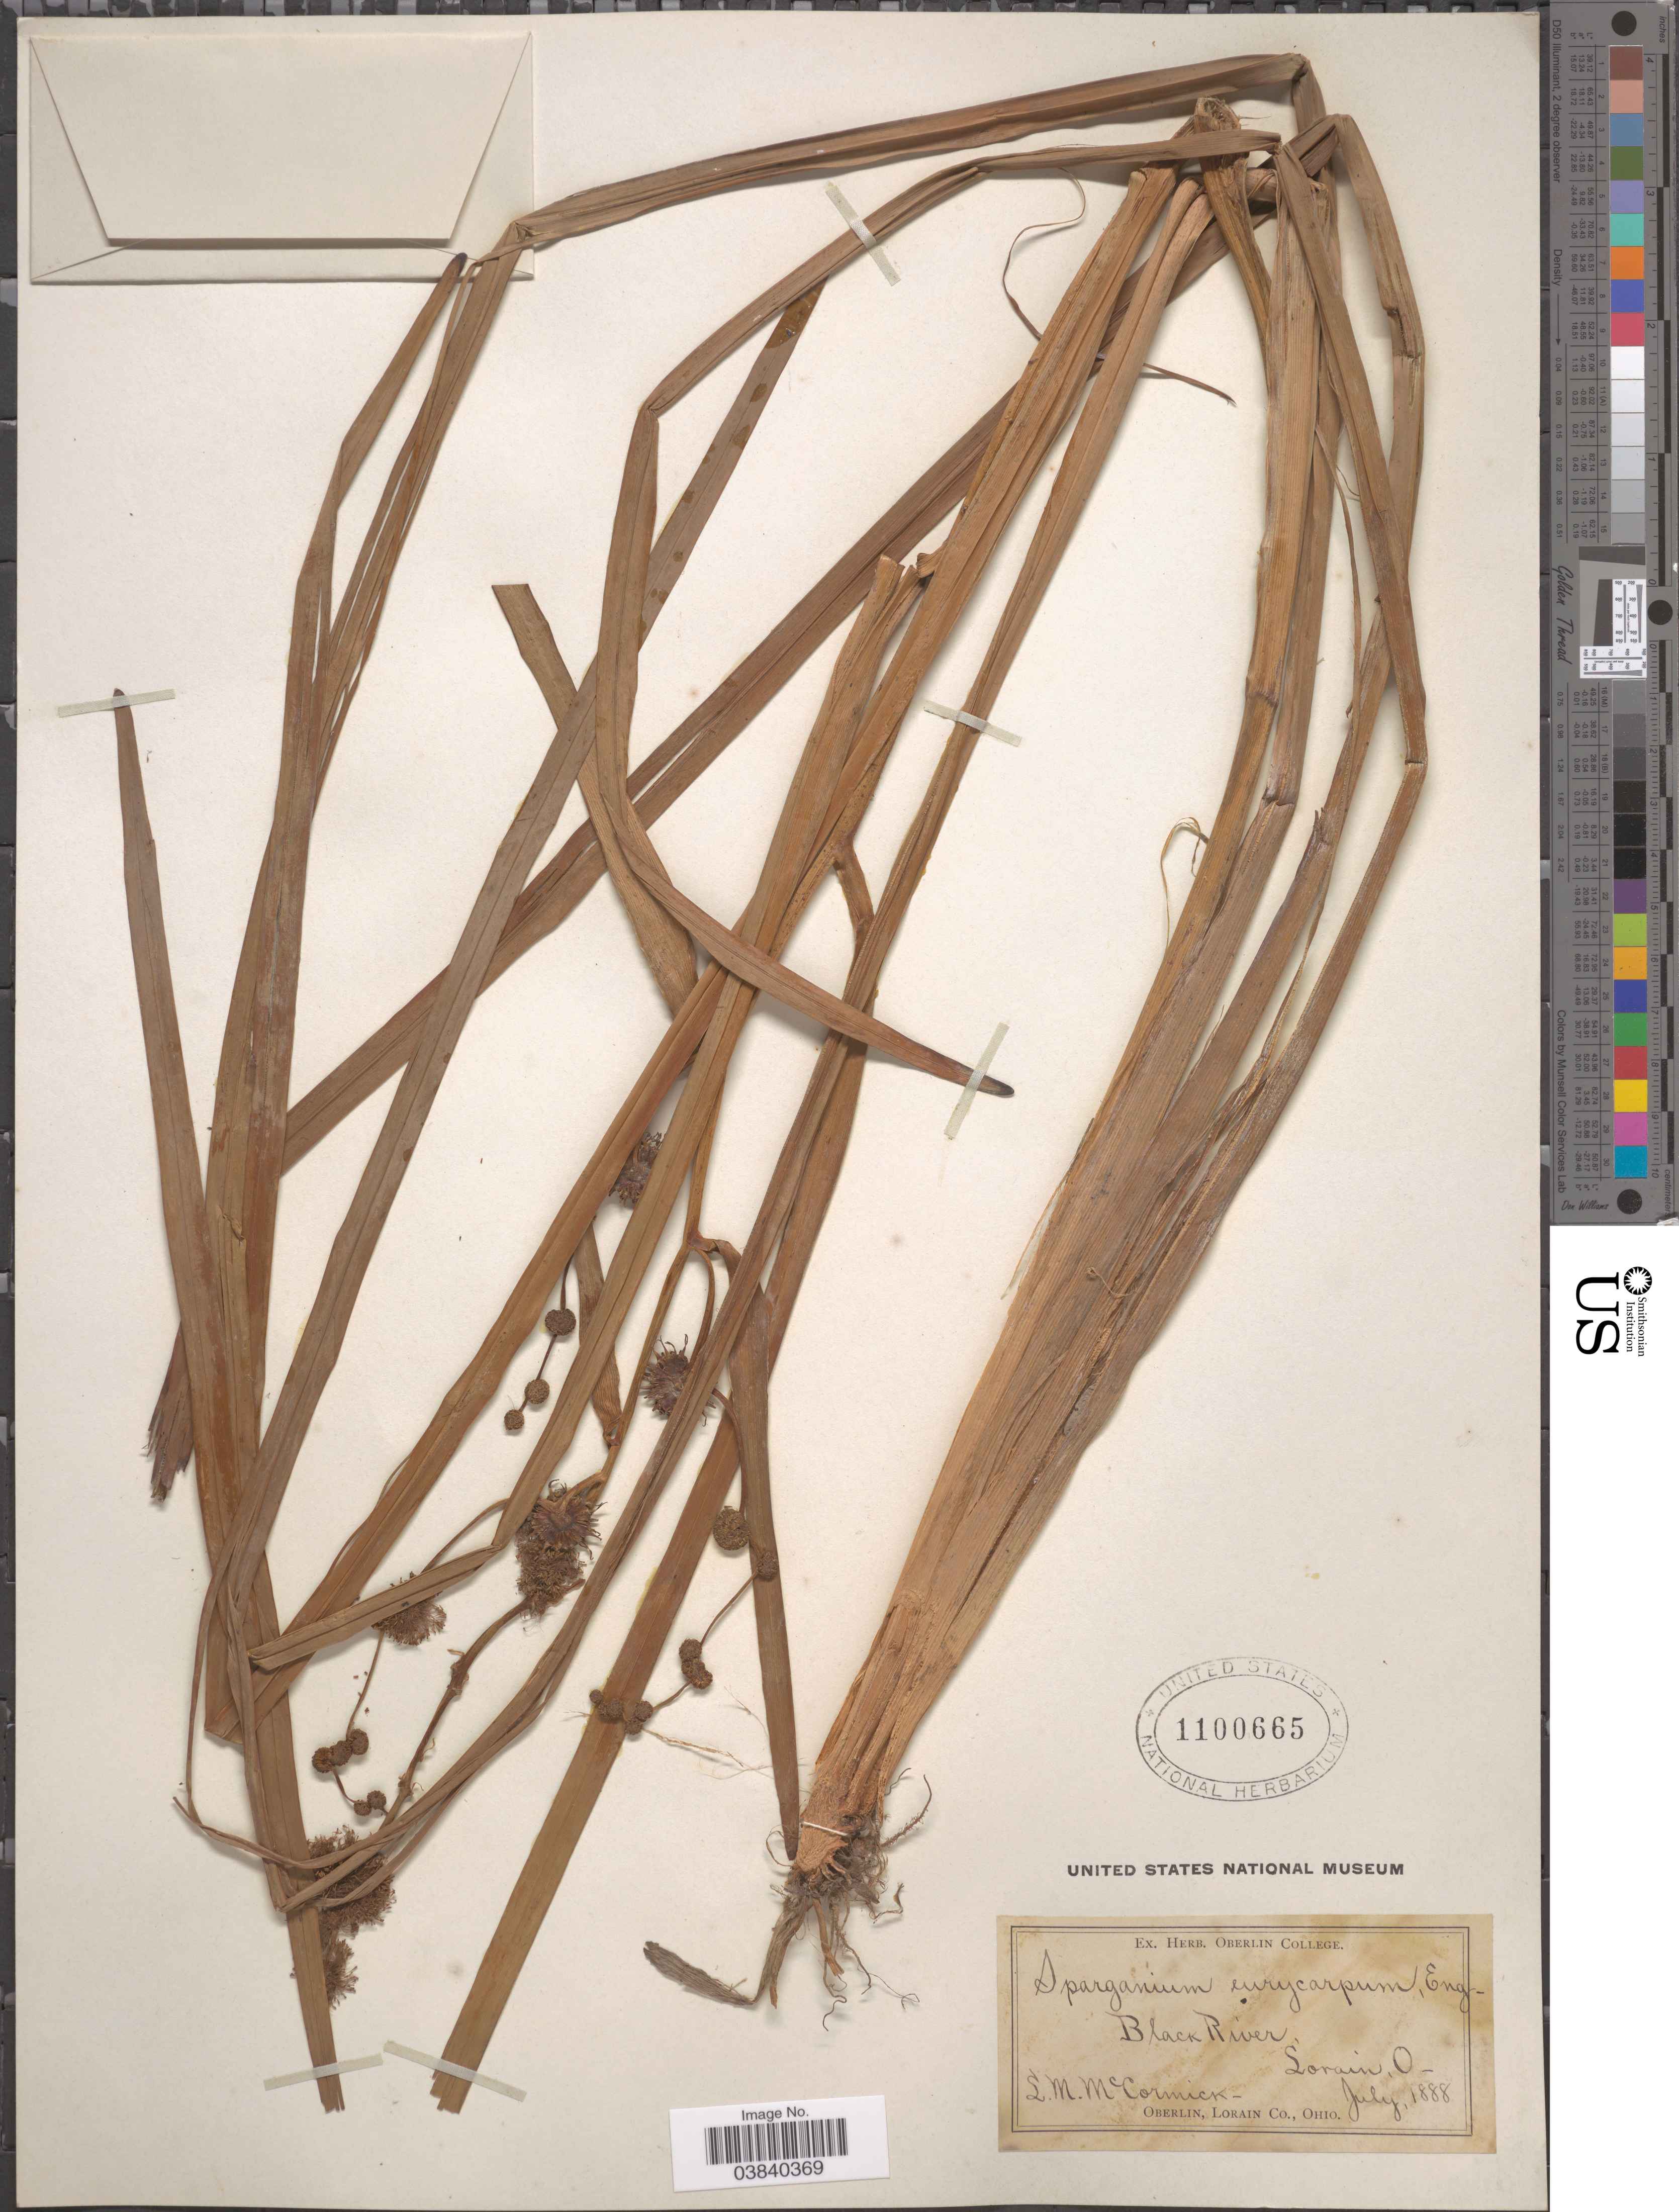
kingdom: Plantae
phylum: Tracheophyta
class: Liliopsida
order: Poales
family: Typhaceae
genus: Sparganium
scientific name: Sparganium eurycarpum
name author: Engelm.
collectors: L. McCormick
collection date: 1888-07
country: United States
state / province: Ohio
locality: Black River, Lorain.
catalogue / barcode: US 1100665